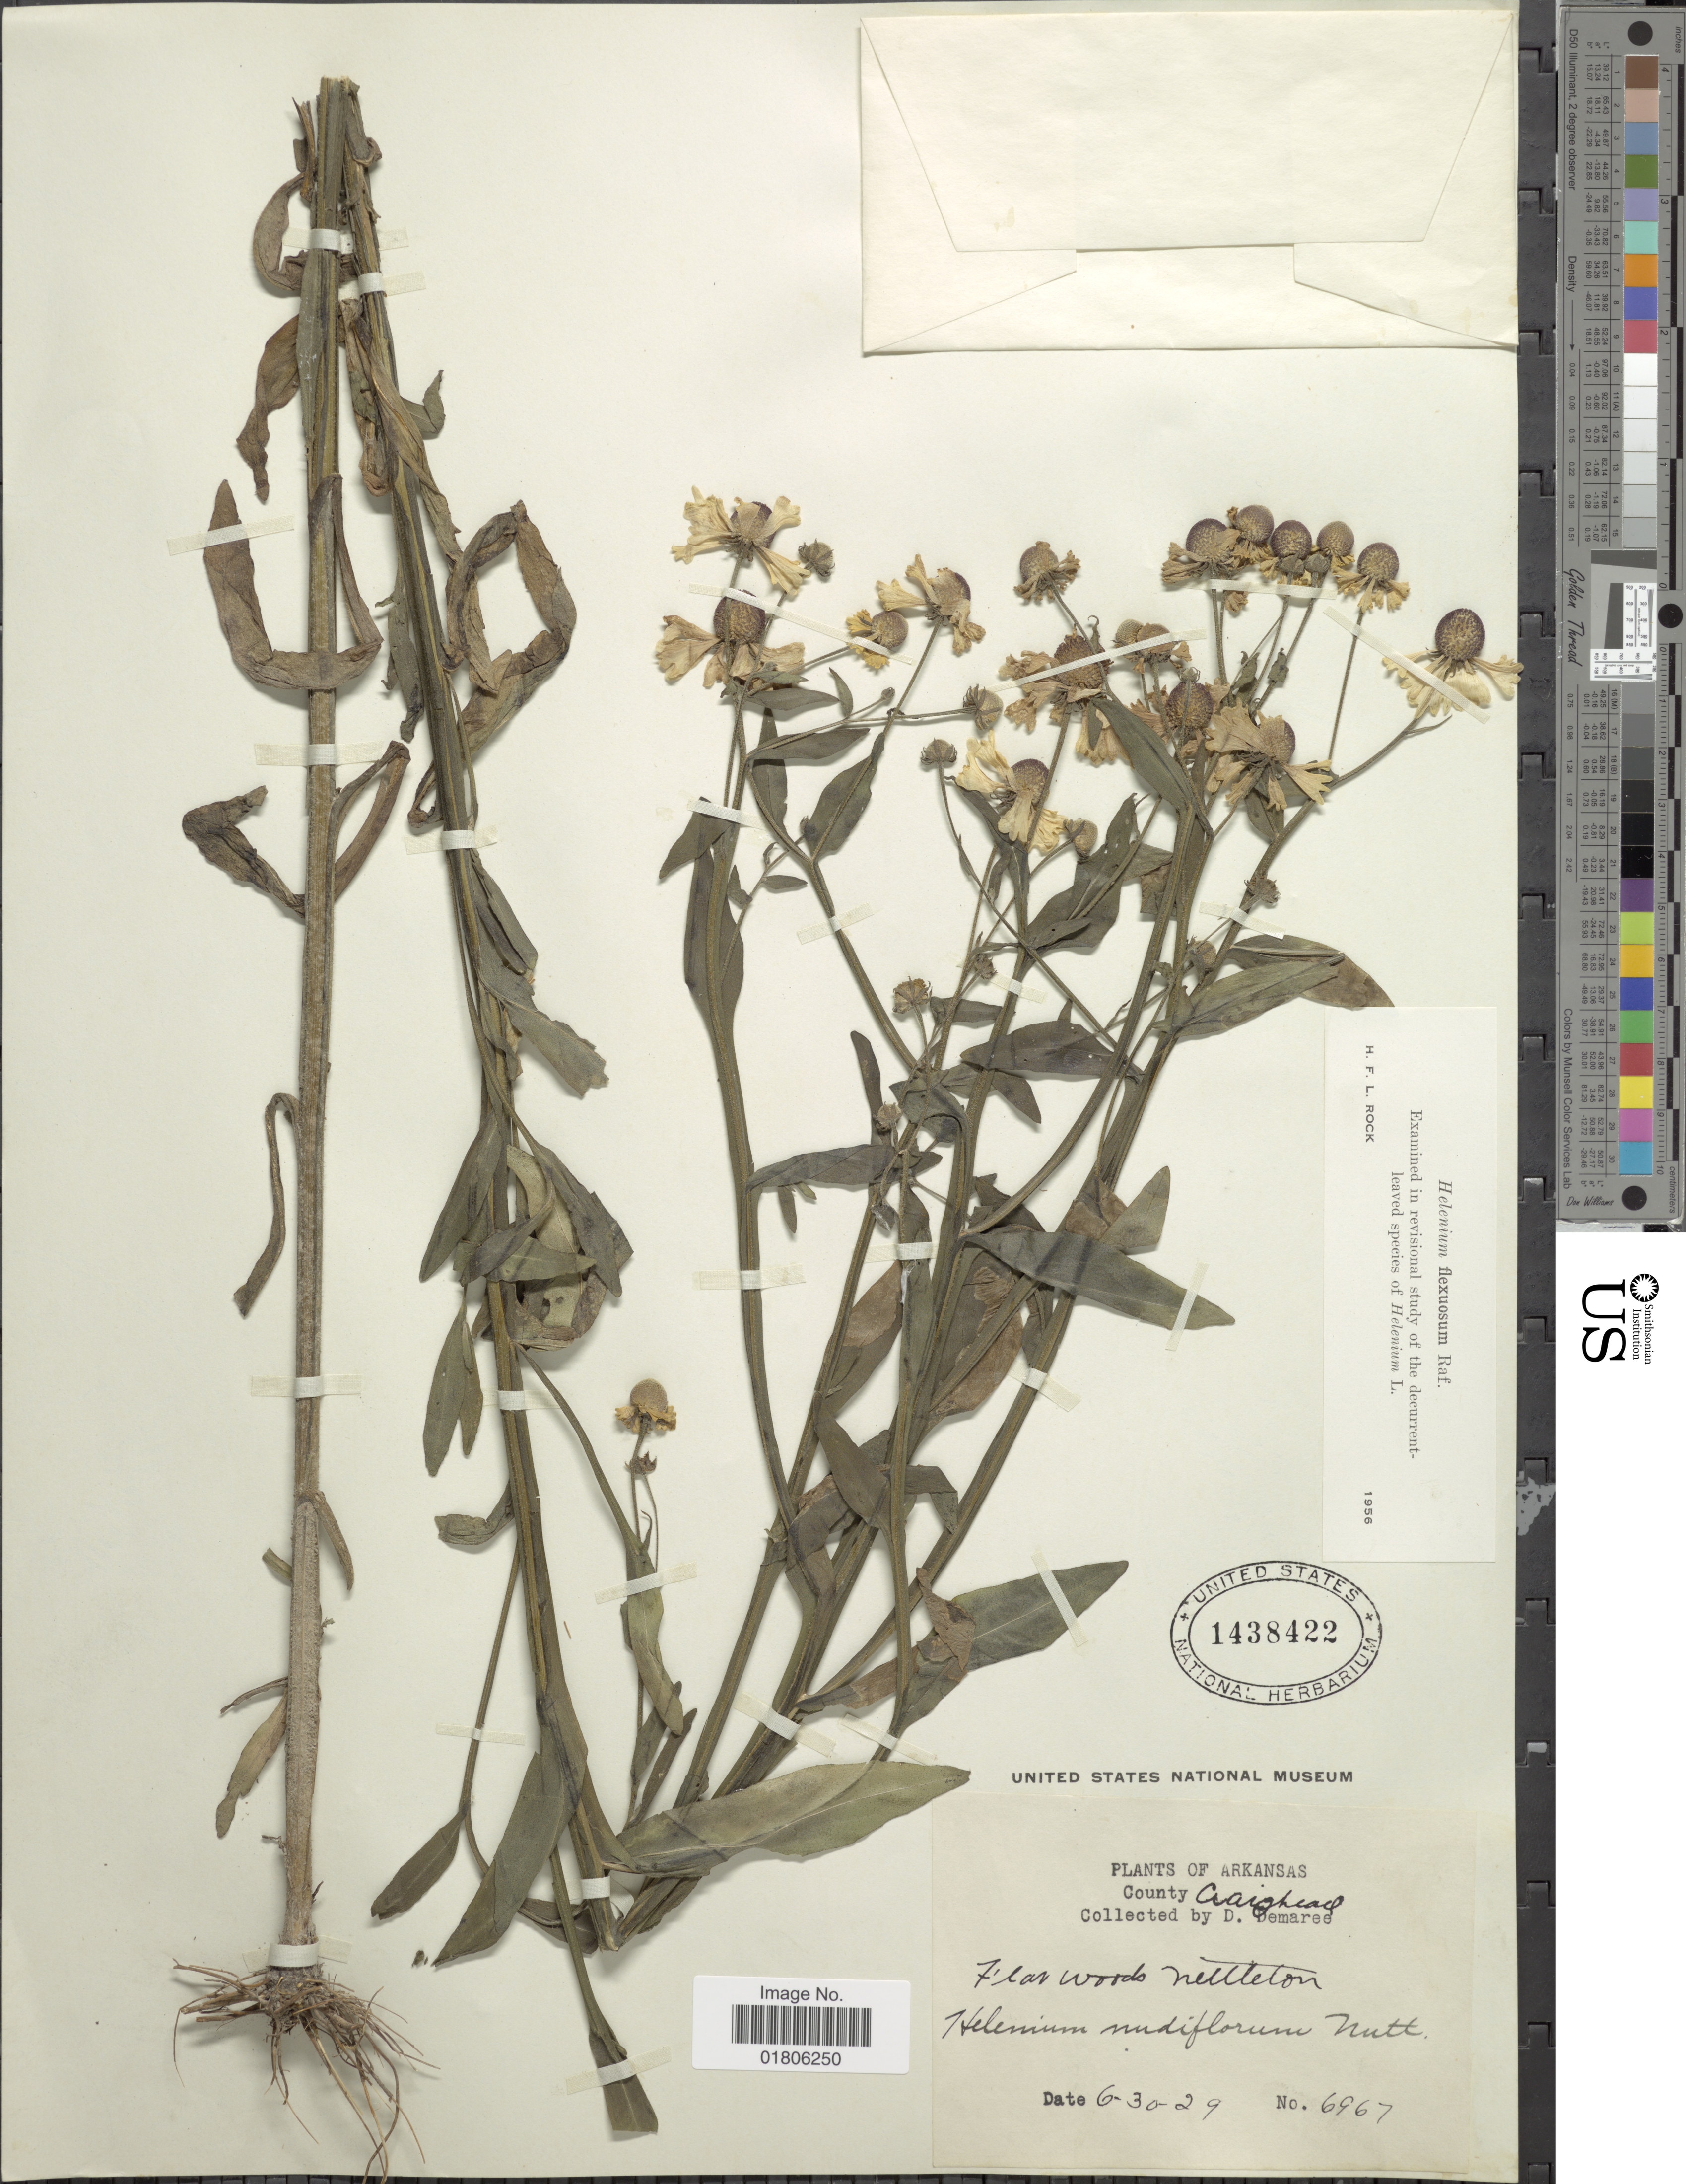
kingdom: Plantae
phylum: Tracheophyta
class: Magnoliopsida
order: Asterales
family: Asteraceae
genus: Helenium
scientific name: Helenium flexuosum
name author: Raf.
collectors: D. Demaree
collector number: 6967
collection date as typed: Transcribed d/m/y: 30/6/29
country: United States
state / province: Arkansas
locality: County Craighead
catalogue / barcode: US 1438422